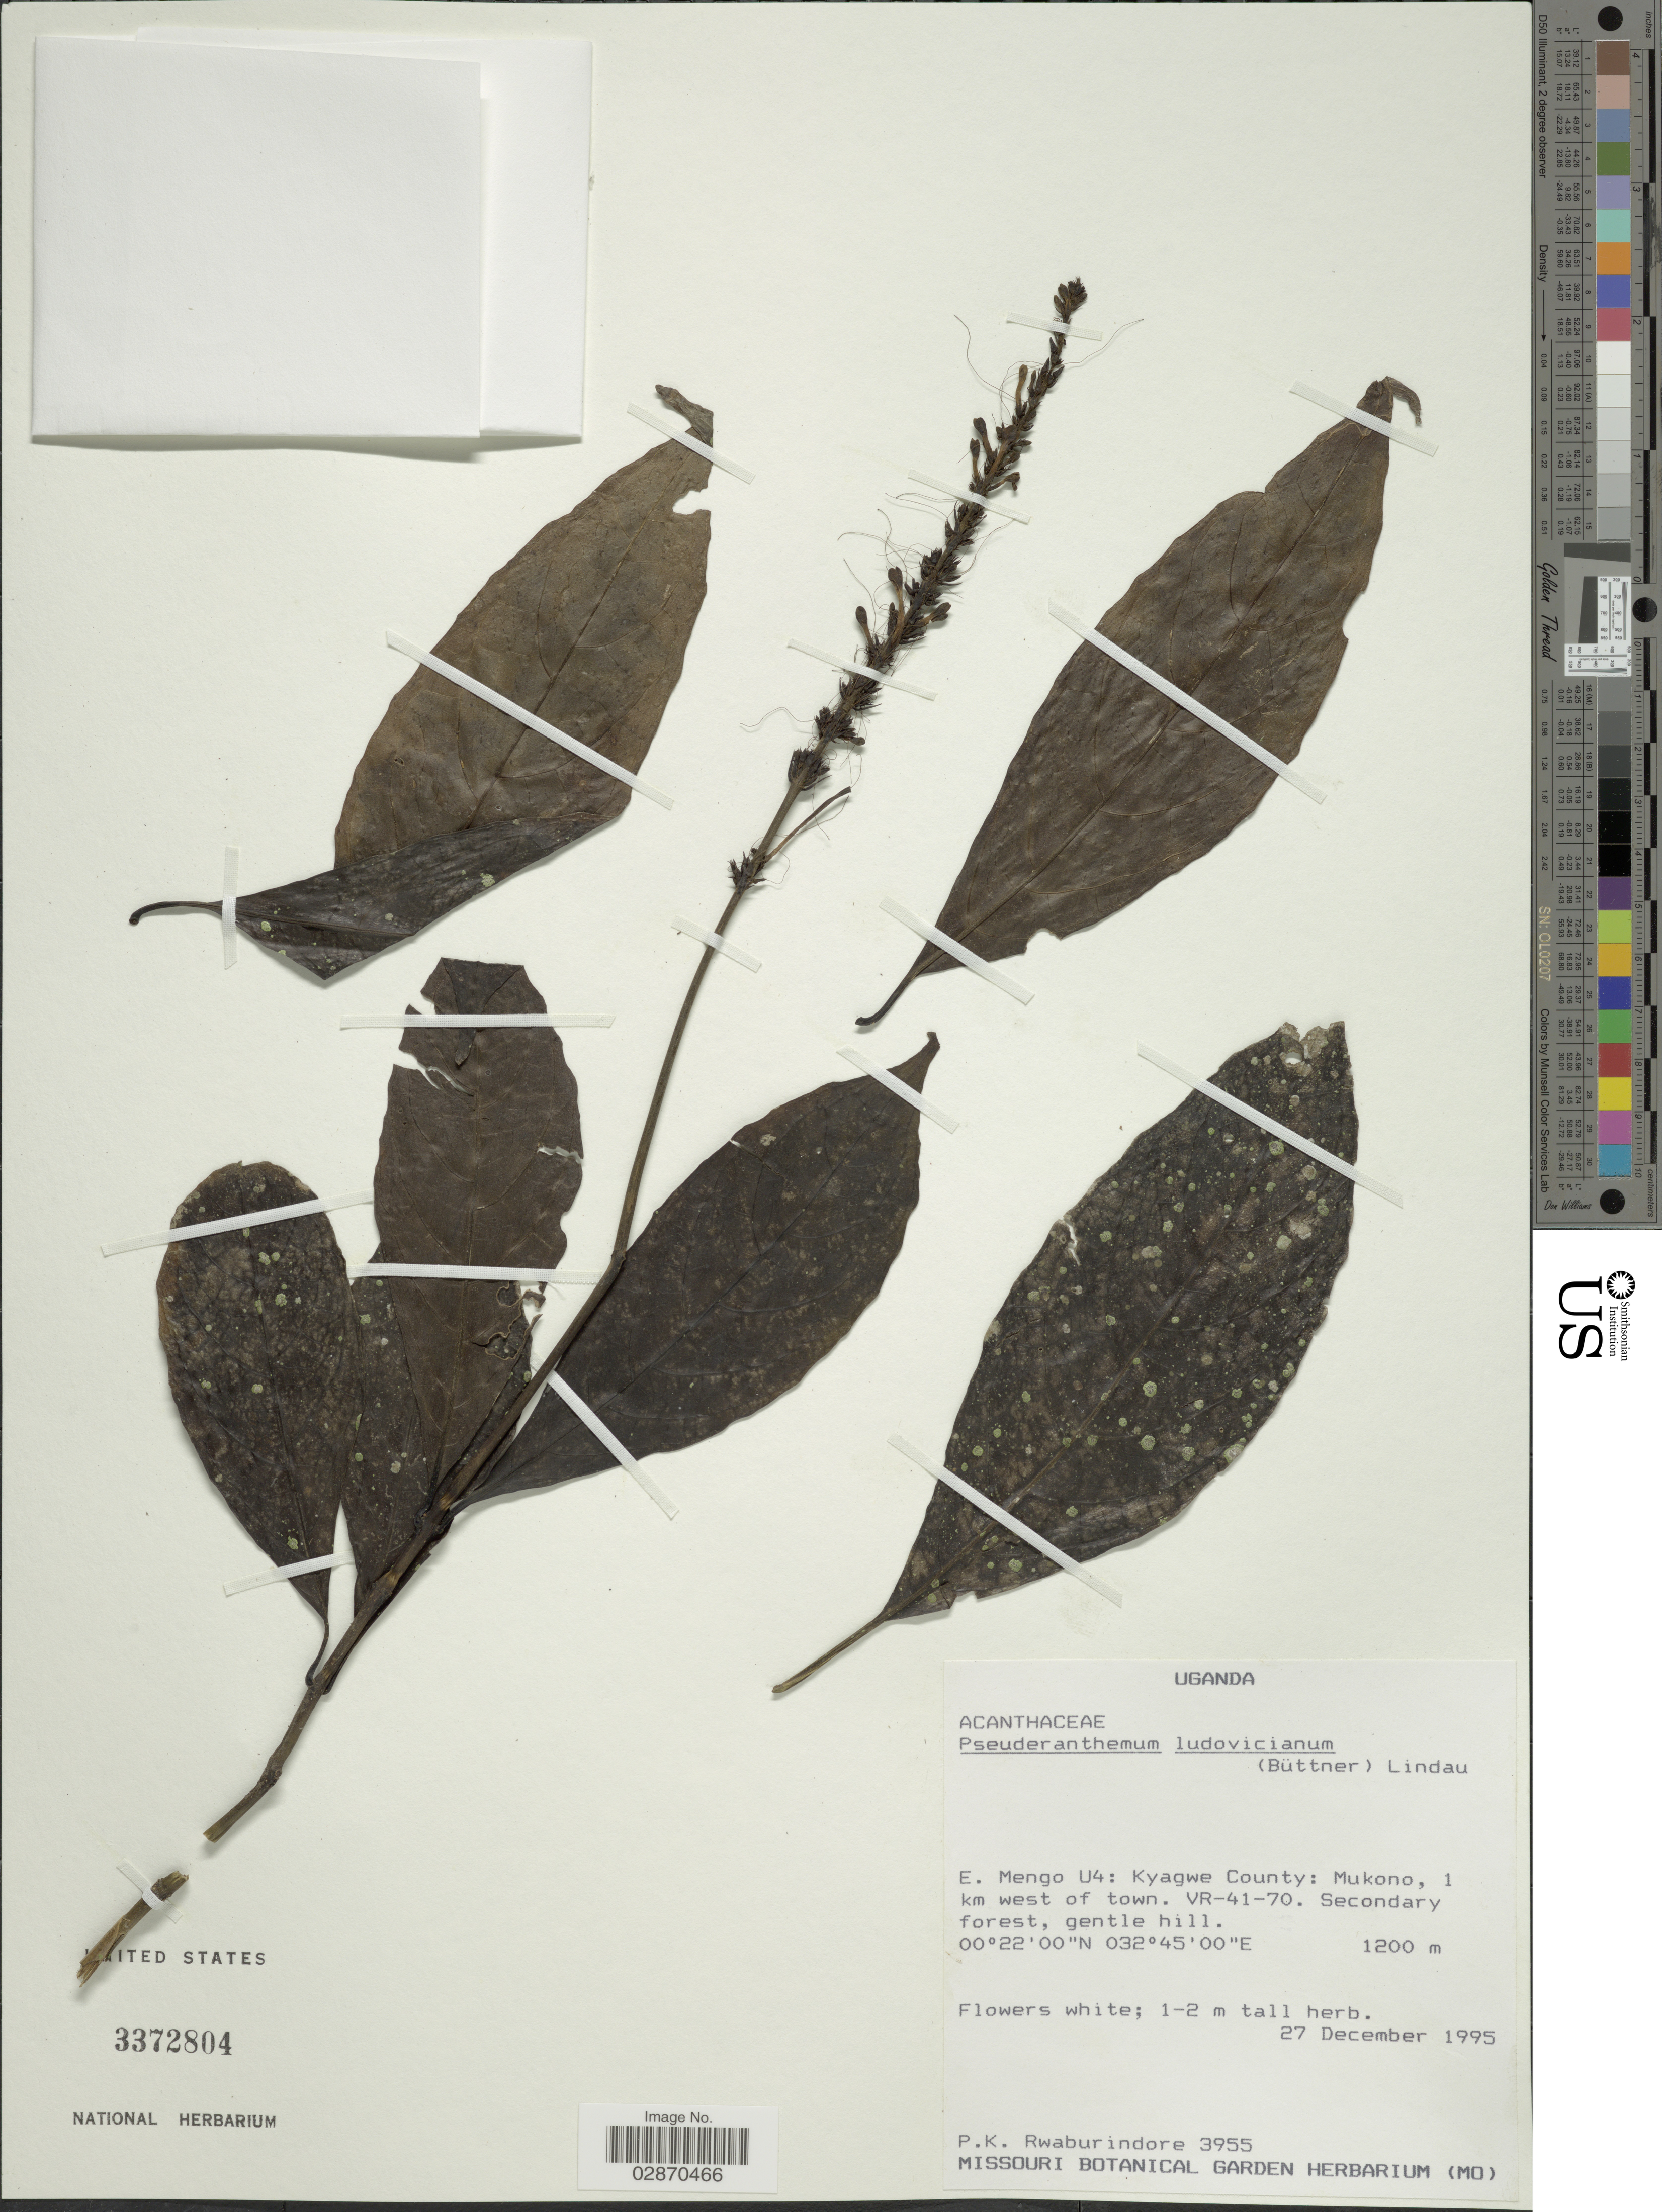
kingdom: Plantae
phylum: Tracheophyta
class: Magnoliopsida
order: Lamiales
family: Acanthaceae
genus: Pseuderanthemum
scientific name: Pseuderanthemum ludovicianum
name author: (Büttner) Lindau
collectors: P. Rwaburindore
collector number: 3955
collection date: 1995-12-27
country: Uganda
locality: E. Mengo U4: Kyagwe County: Mukono, 1 km west of town. VR-41-70.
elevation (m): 1200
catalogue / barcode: US 3372804